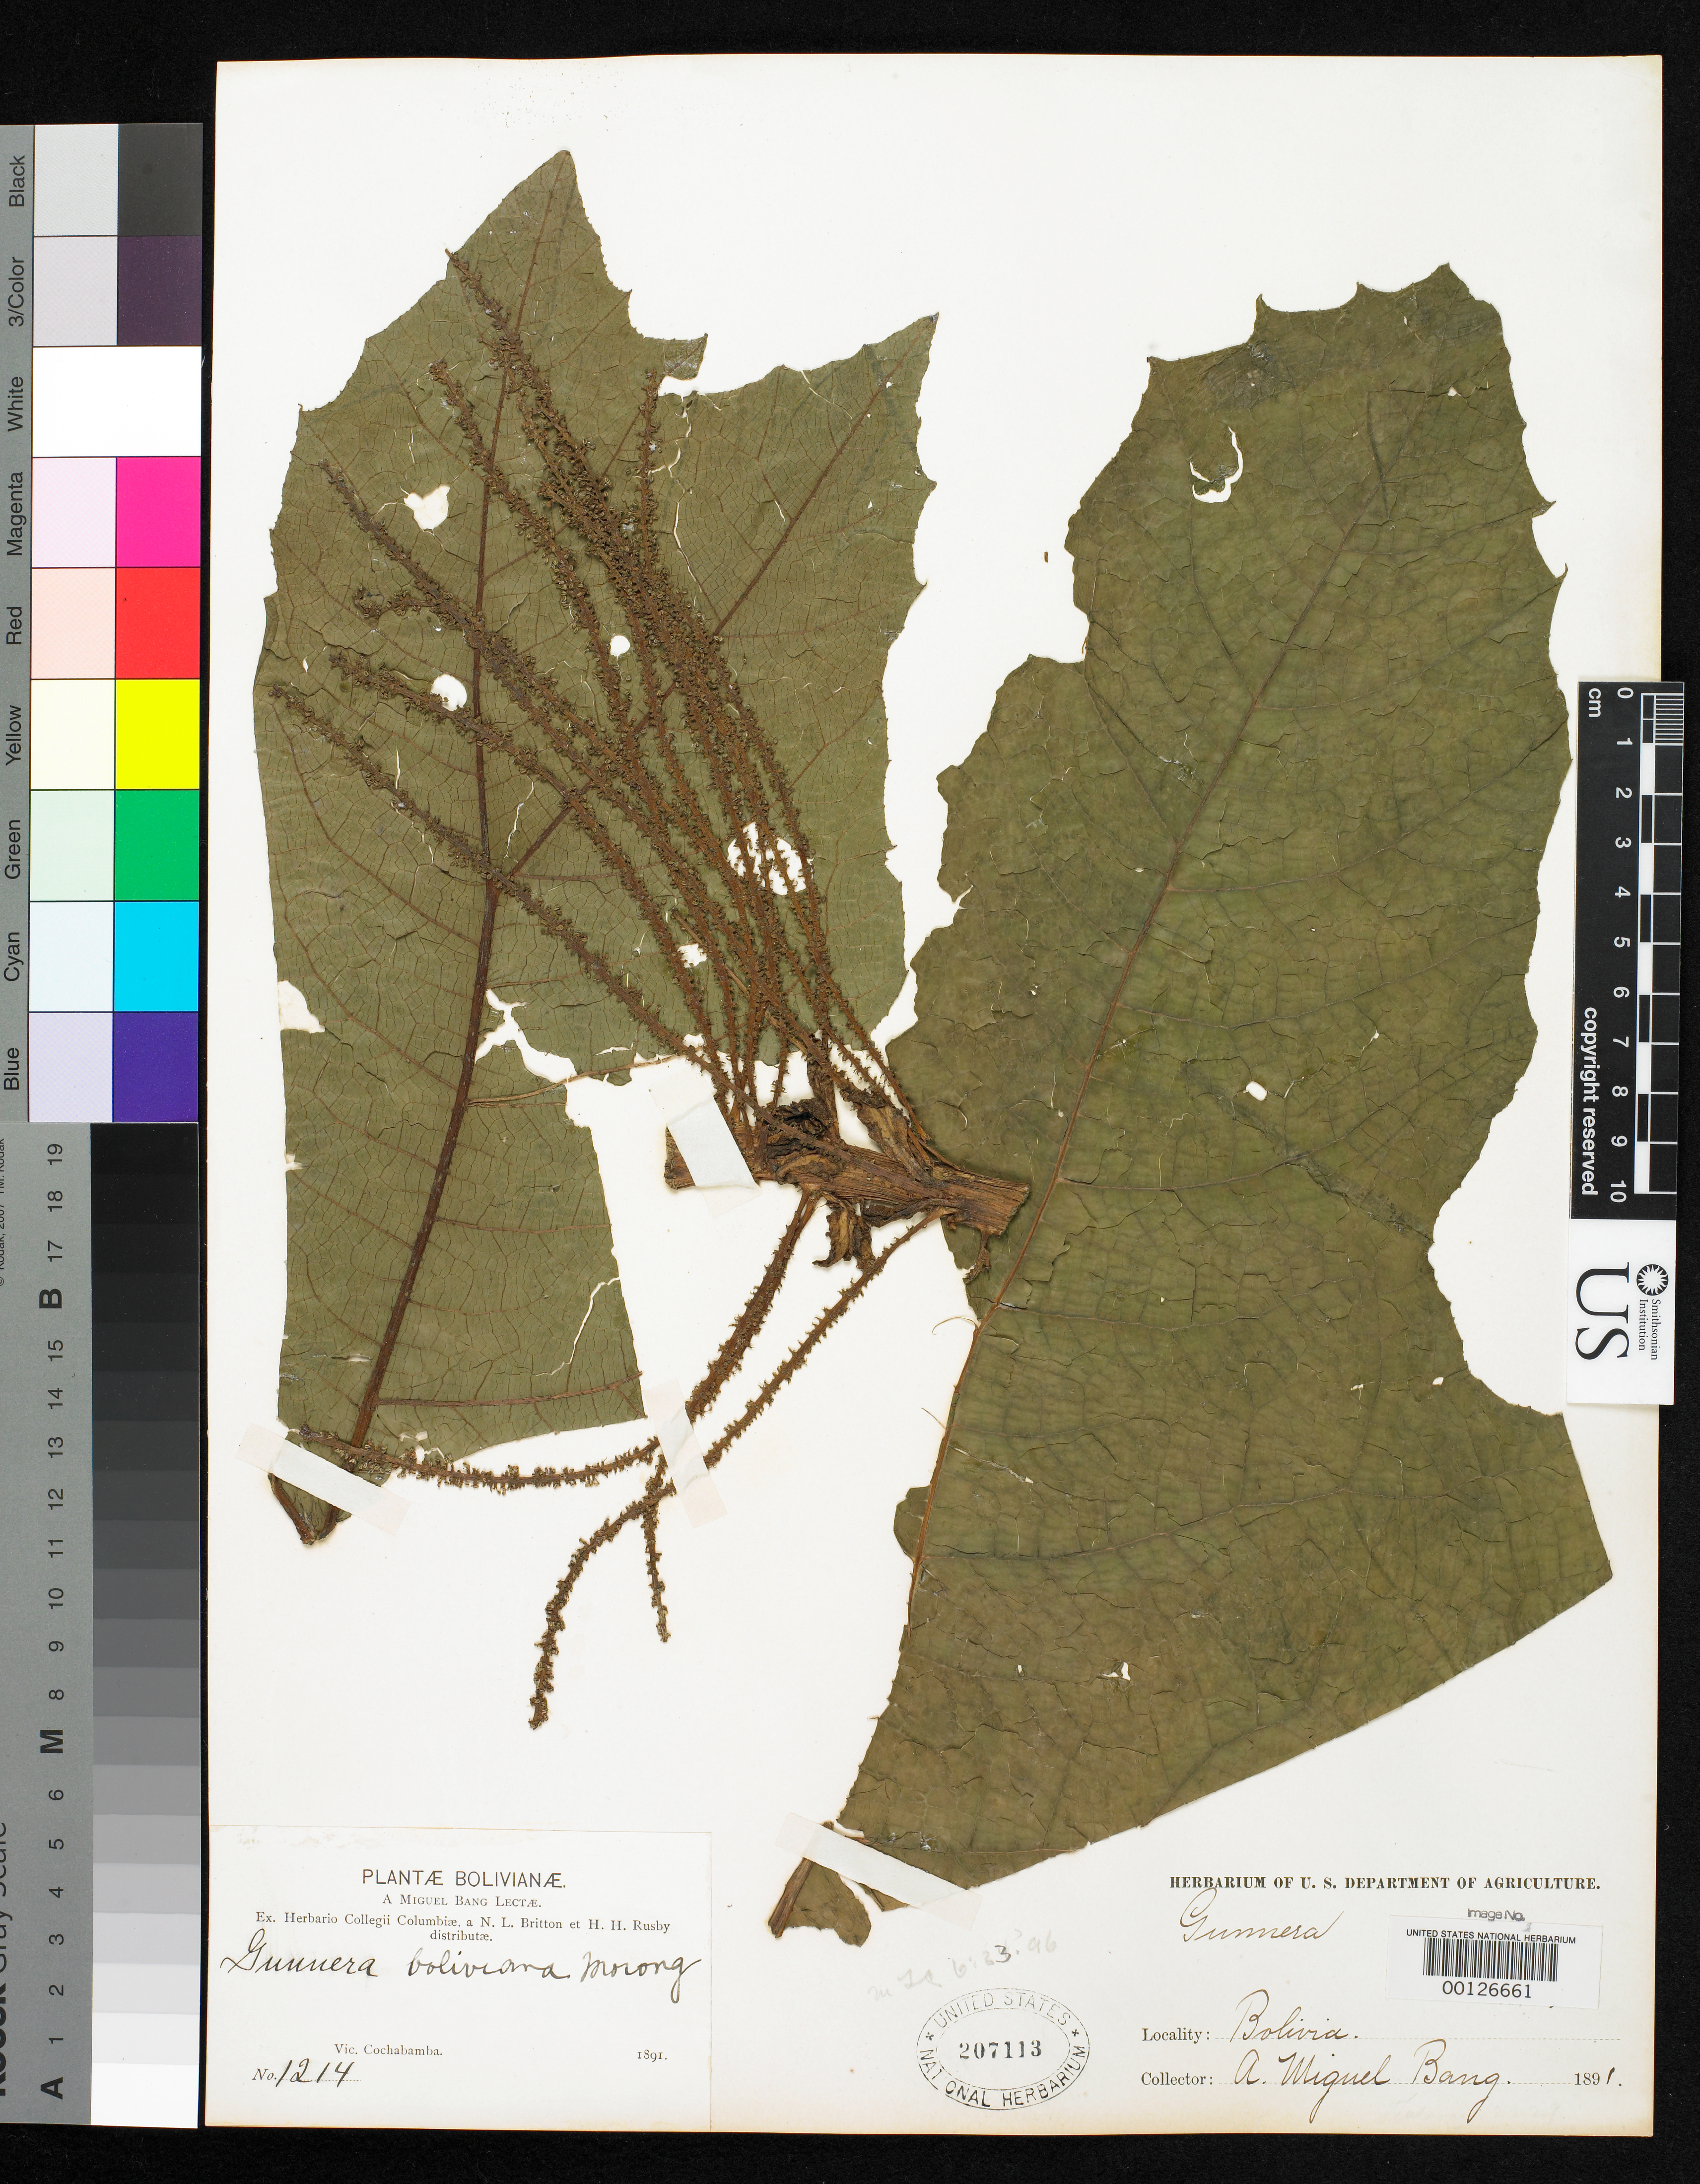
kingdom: Plantae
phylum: Tracheophyta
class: Magnoliopsida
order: Gunnerales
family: Gunneraceae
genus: Gunnera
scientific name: Gunnera boliviana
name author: Morong ex Rusby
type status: Syntype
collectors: M. Bang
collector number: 1031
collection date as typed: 1891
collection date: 1891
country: Bolivia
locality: Mt. Tunari.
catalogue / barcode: US 207113